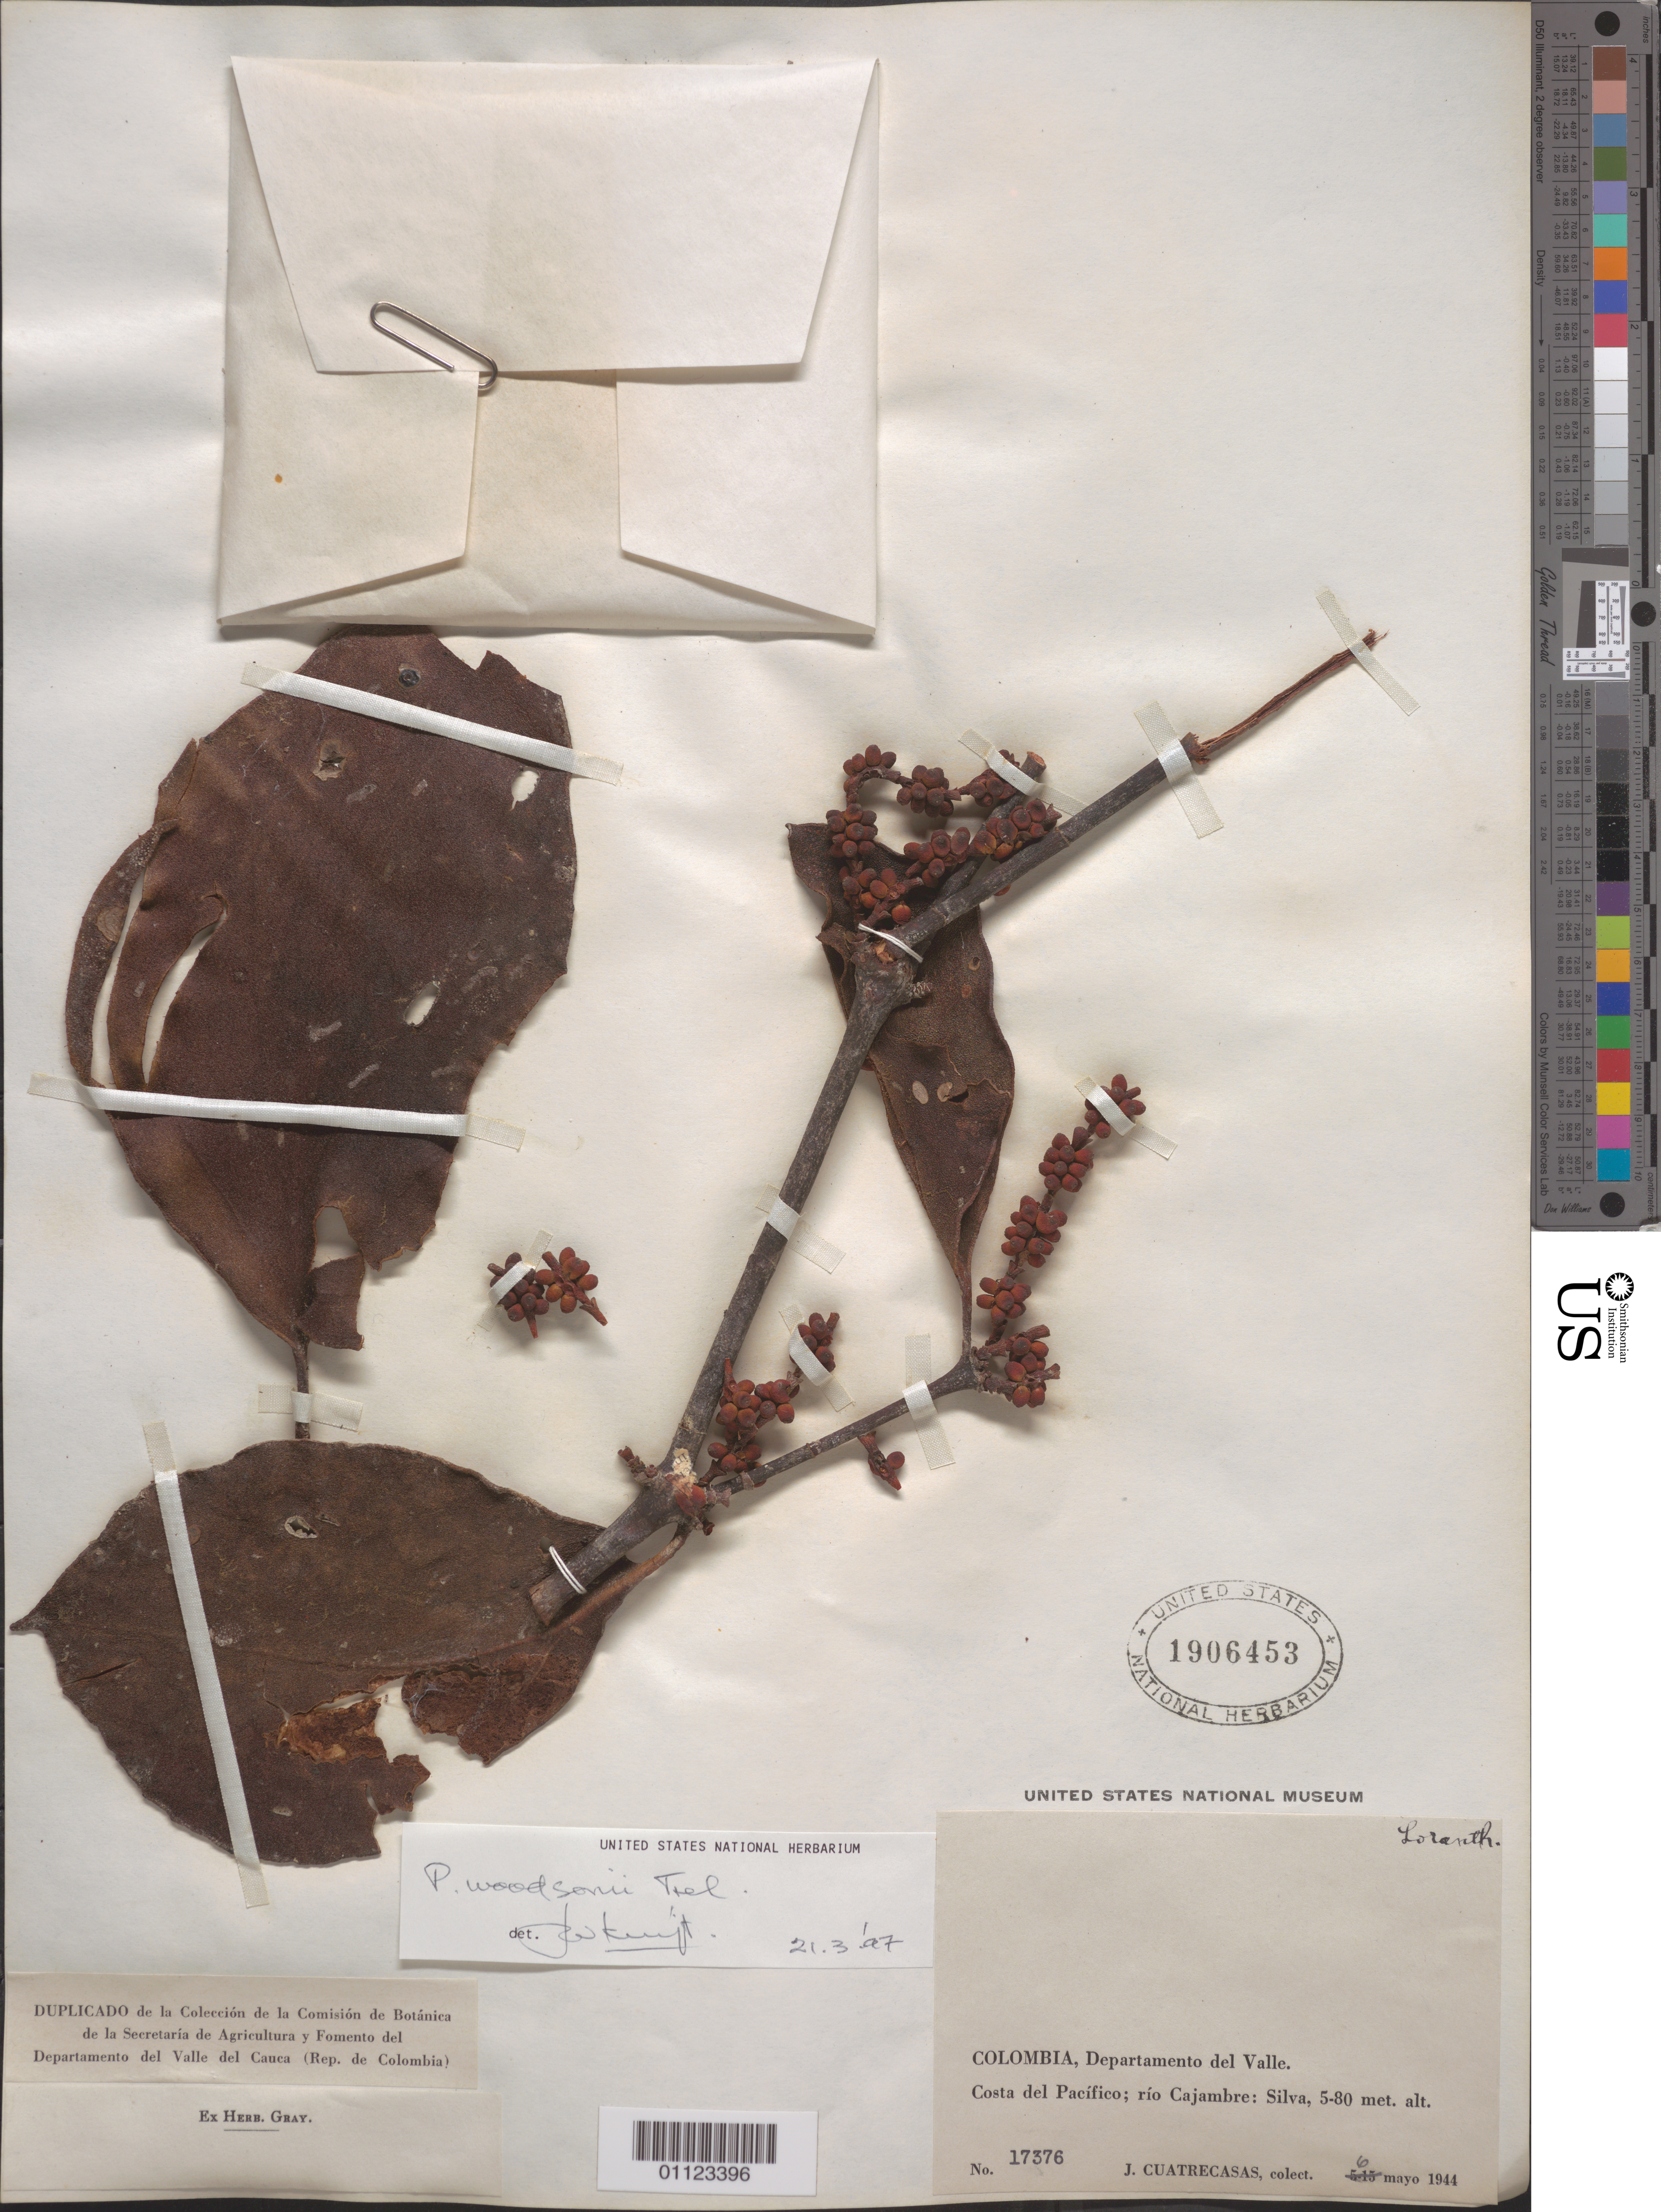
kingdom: Plantae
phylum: Tracheophyta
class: Magnoliopsida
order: Santalales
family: Viscaceae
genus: Phoradendron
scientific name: Phoradendron woodsonii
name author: Trel.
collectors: J. Cuatrecasas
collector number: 17376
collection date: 1944-05-06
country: Colombia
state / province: Valle del Cauca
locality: Costa del Pacífico; río Cajambre: Silva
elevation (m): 5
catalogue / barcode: US 1906453